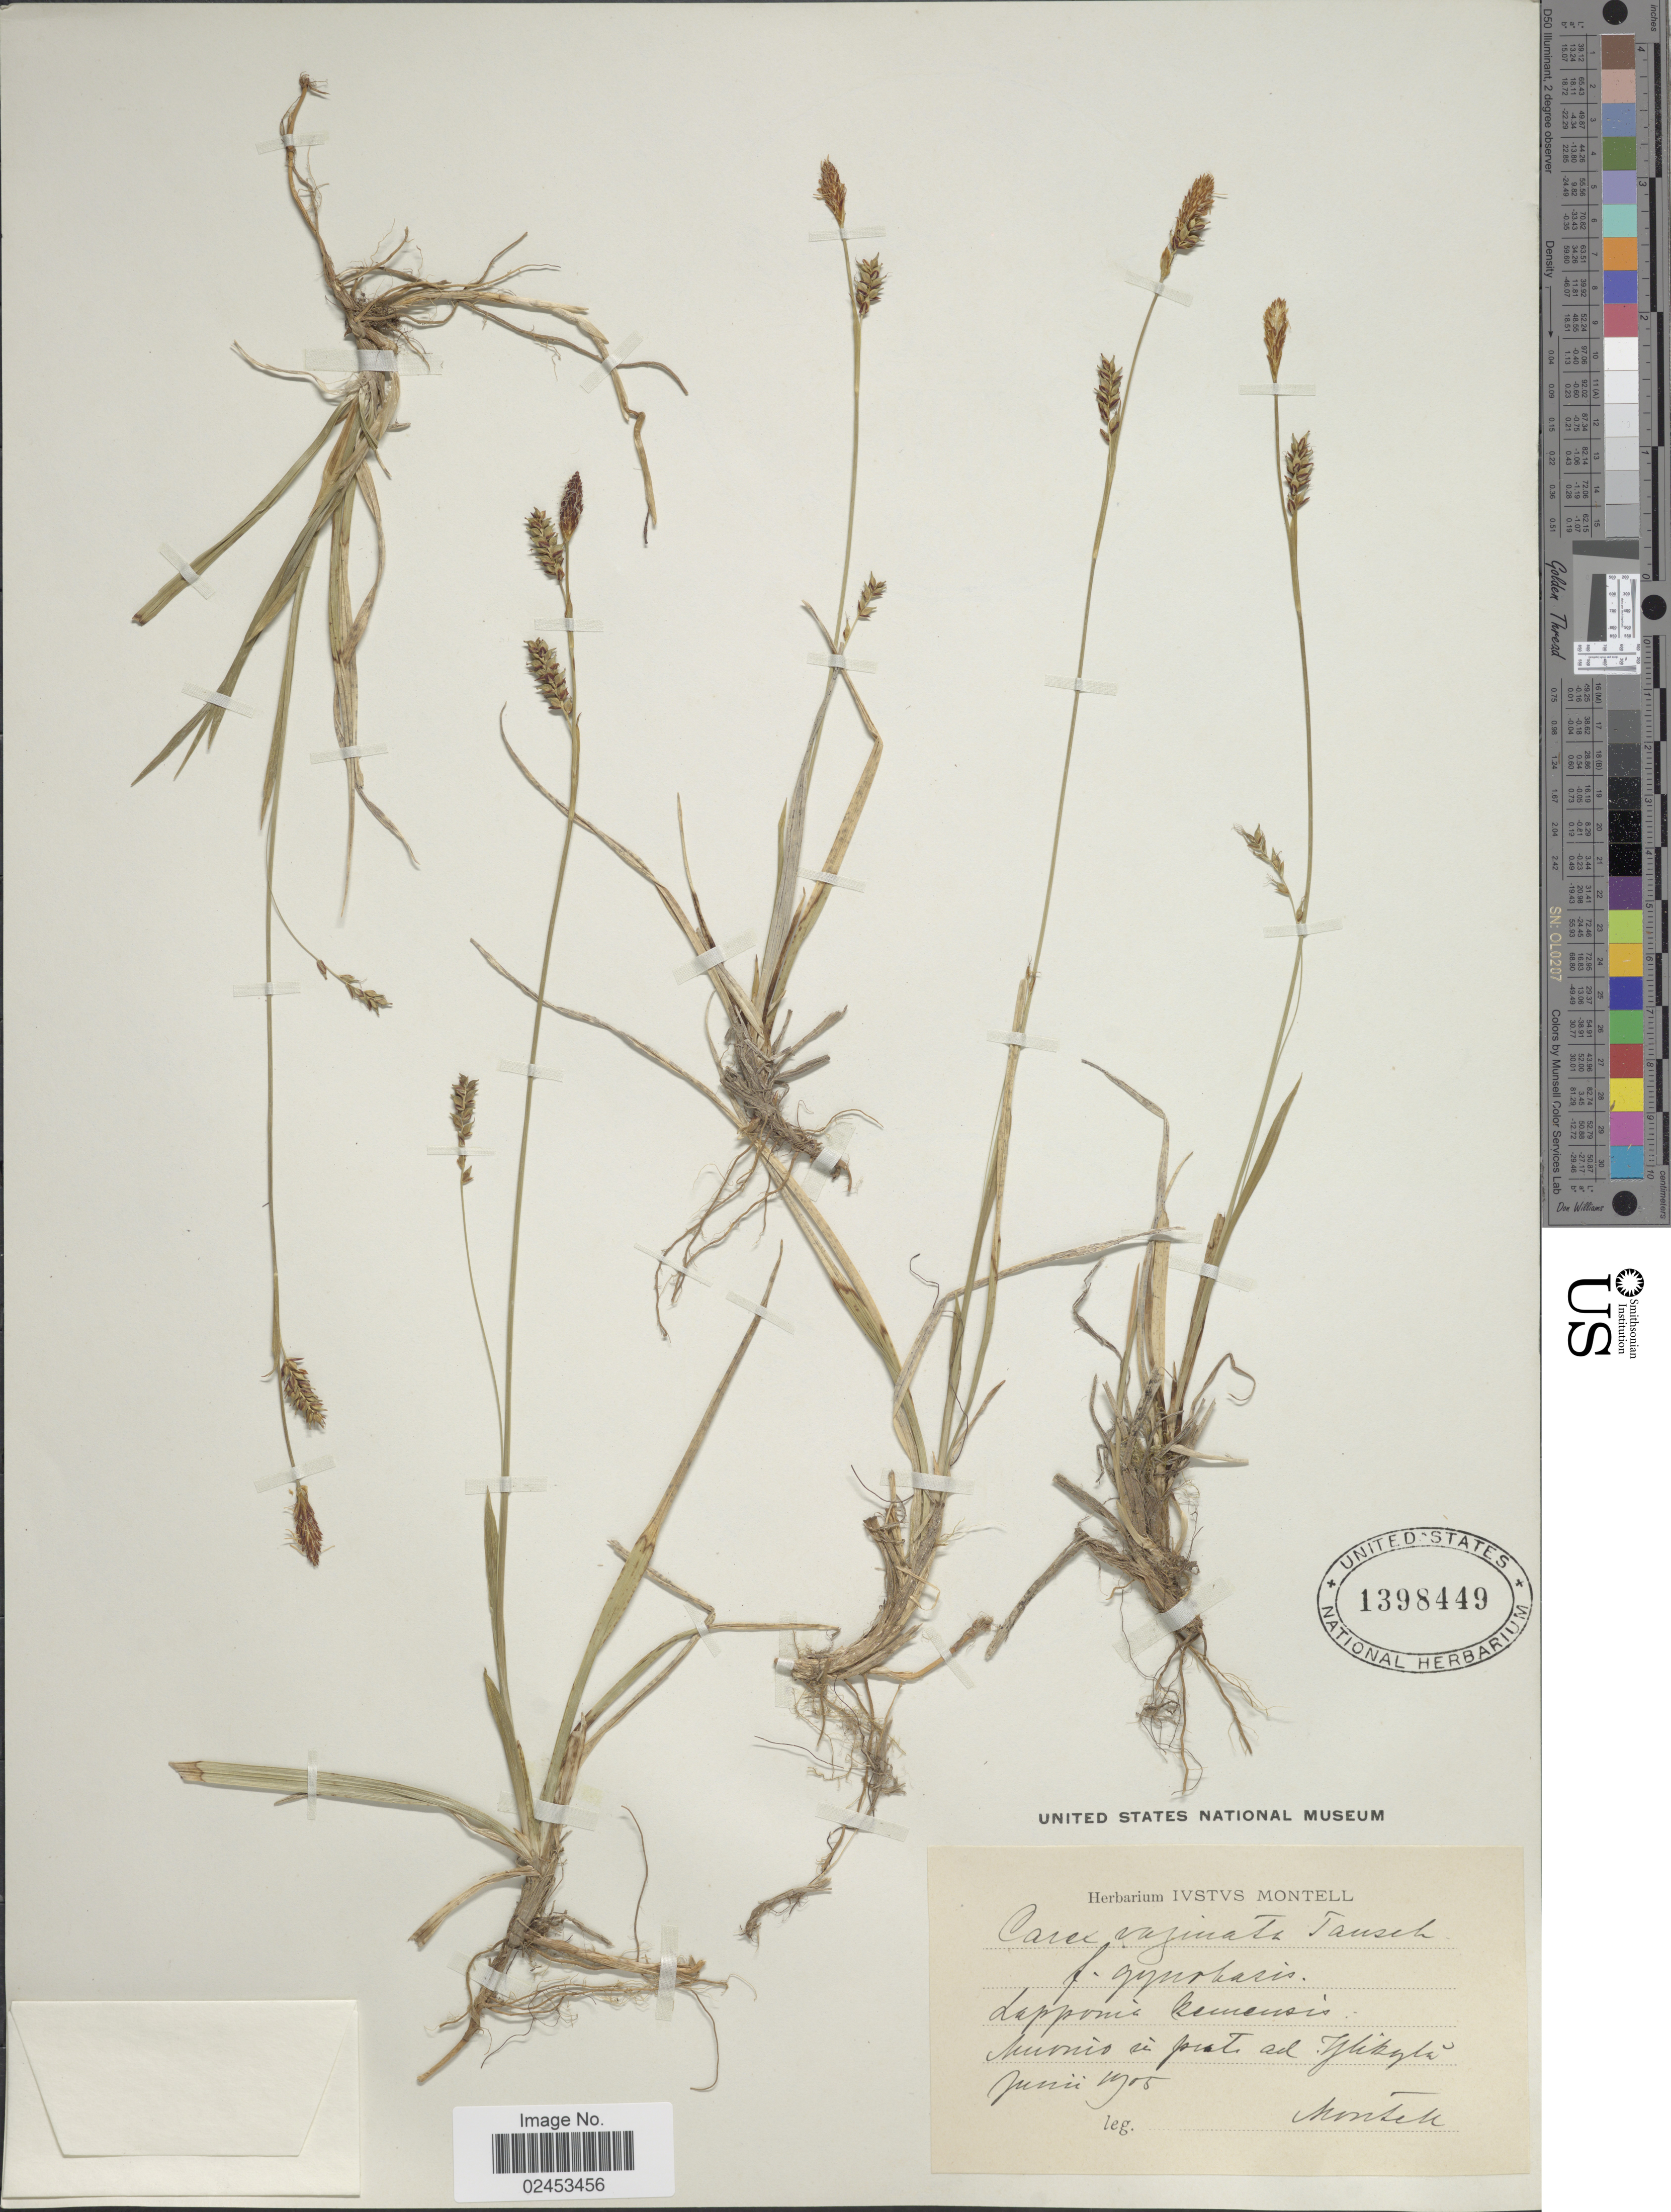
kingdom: Plantae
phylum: Tracheophyta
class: Liliopsida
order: Poales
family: Cyperaceae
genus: Carex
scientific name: Carex vaginata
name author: Tausch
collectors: I. Montell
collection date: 1905-06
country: Finland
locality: Lapponia [illegible text], Murnio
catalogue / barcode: US 1398449